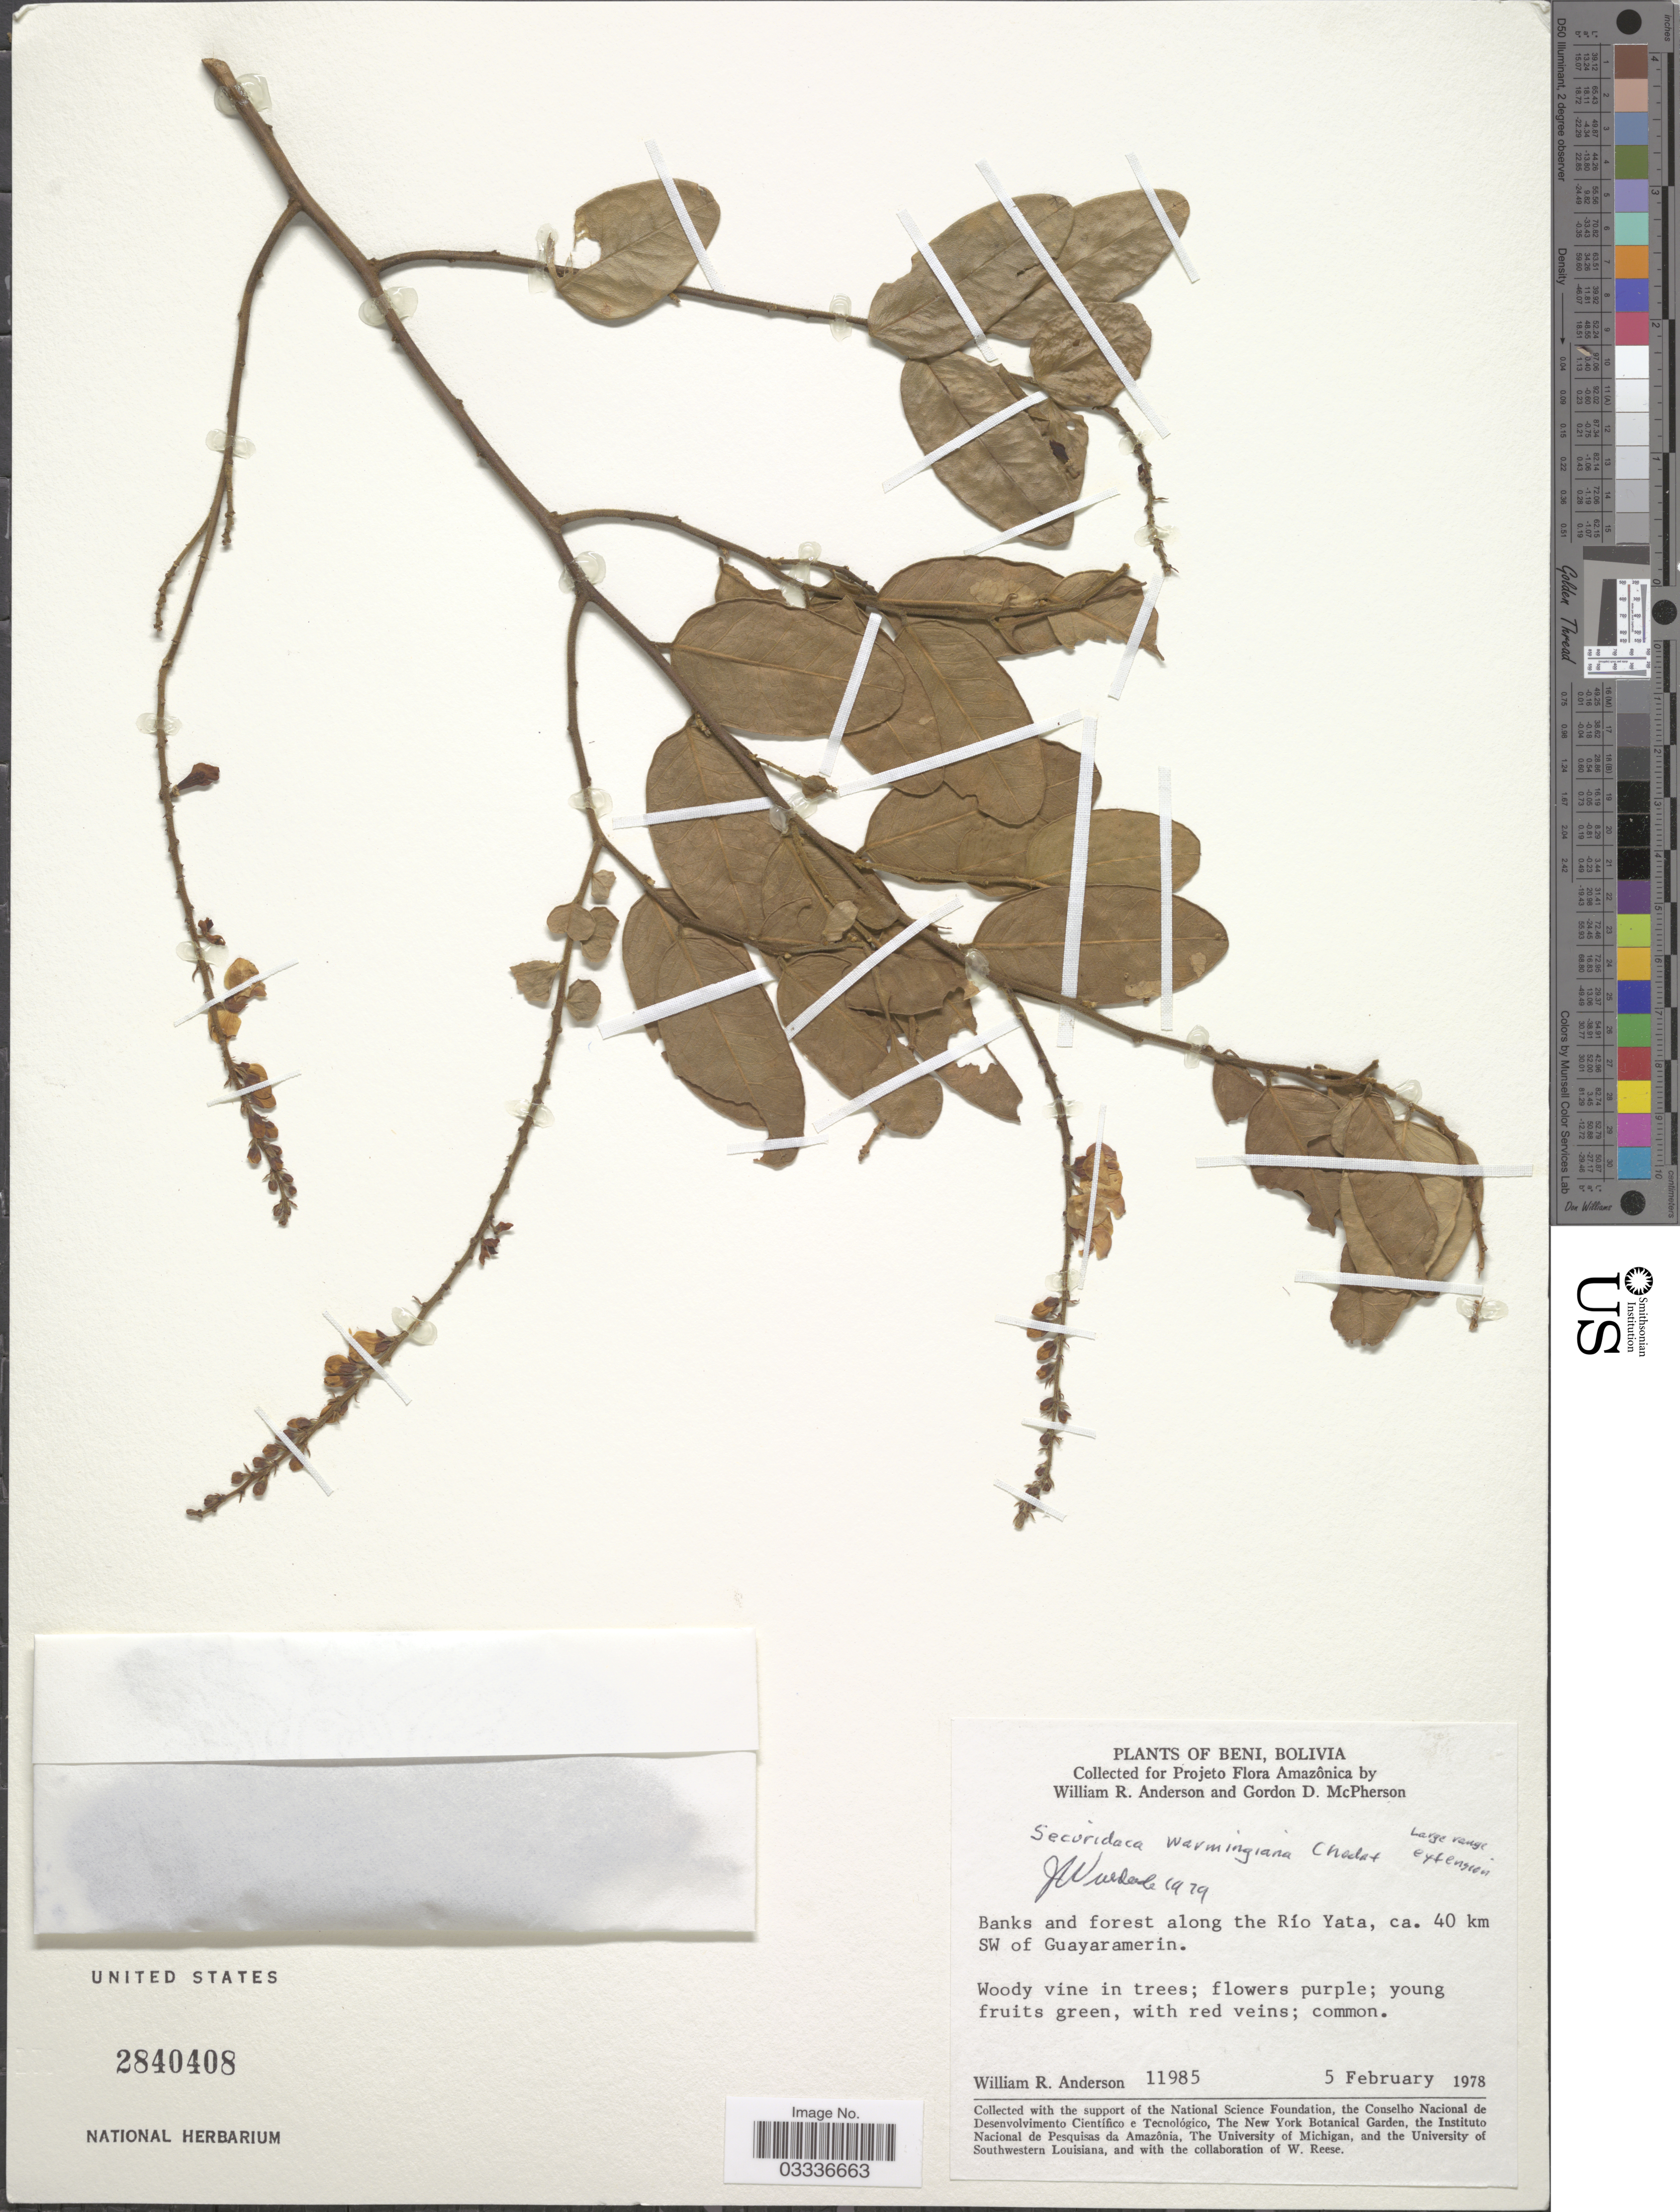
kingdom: Plantae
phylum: Tracheophyta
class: Magnoliopsida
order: Fabales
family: Polygalaceae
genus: Securidaca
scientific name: Securidaca warmingiana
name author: Chodat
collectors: W. R. Anderson & G. D. McPherson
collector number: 11985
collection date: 1978-02-05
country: Bolivia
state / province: Beni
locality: Banks and forest along the Río Yata, ca. 40 km SW of Guayaramerin.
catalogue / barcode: US 2840408